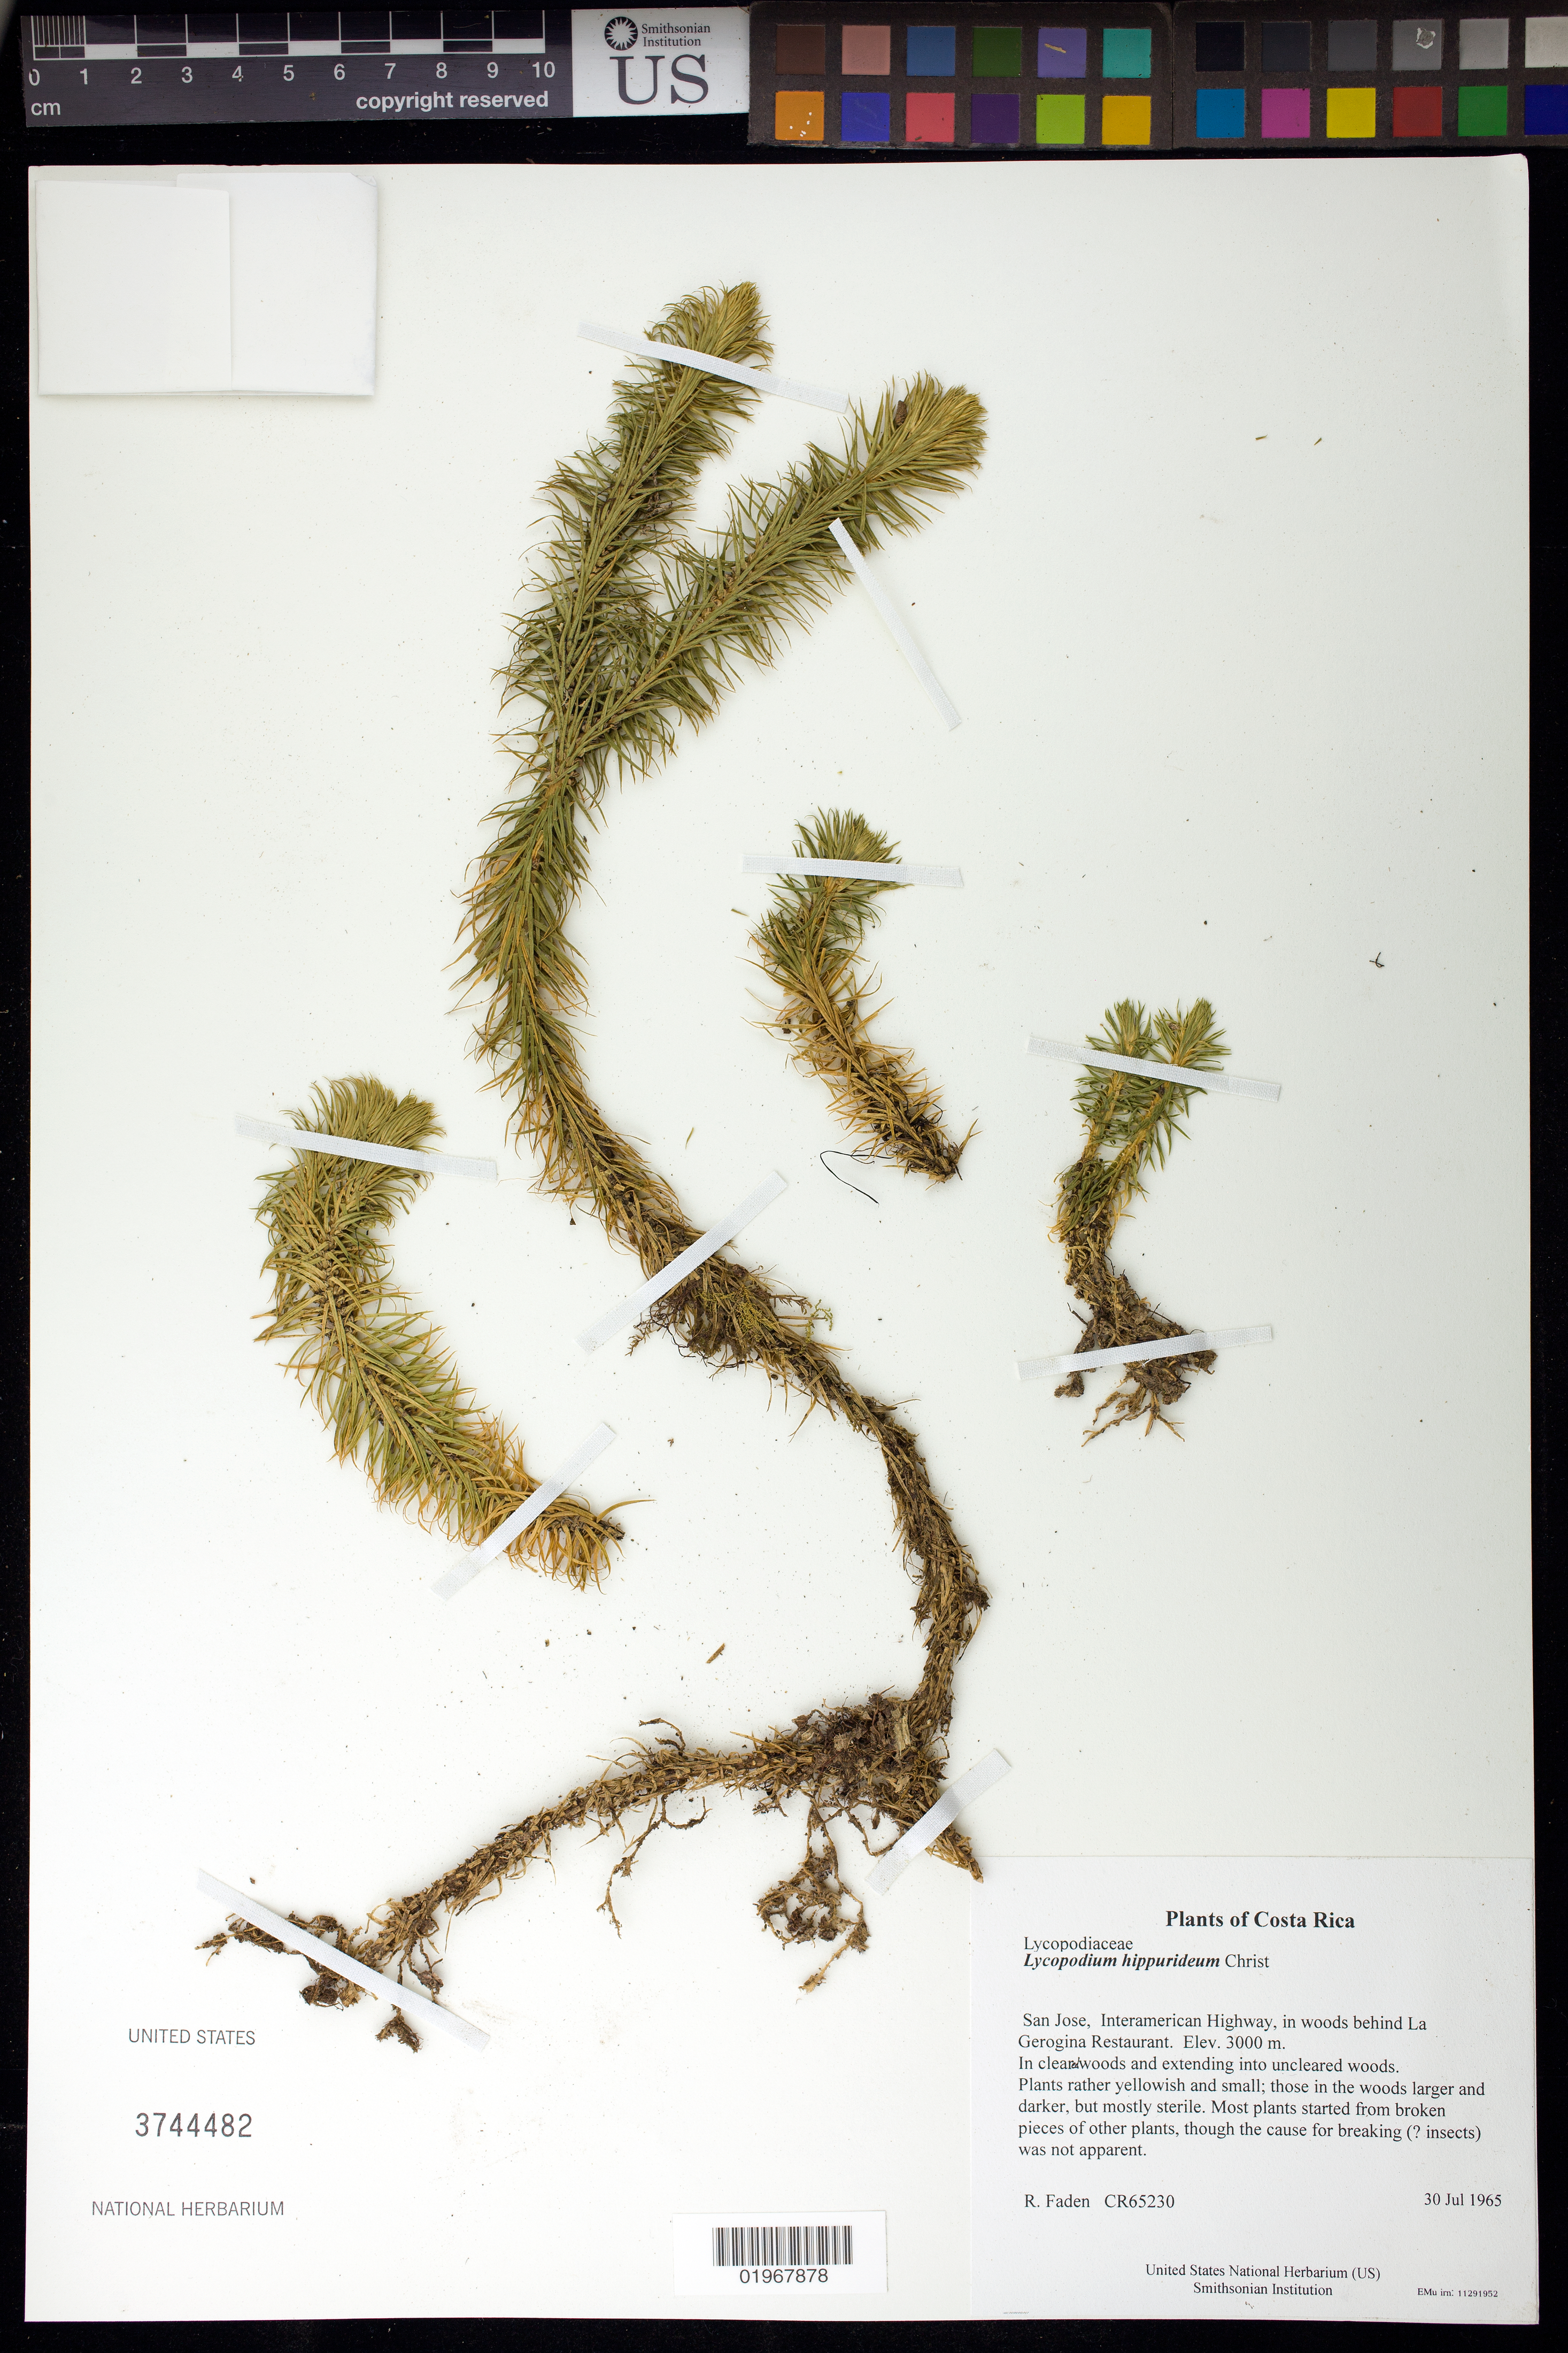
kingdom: Plantae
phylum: Tracheophyta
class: Lycopodiopsida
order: Lycopodiales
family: Lycopodiaceae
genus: Phlegmariurus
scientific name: Phlegmariurus hippurideus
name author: (Christ) B. Øllg.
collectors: R. B. Faden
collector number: CR65230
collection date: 1965-07-30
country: Costa Rica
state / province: San Jose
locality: Interamerican Highway, in woods behind La Gerogina Restaurant.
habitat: In clear woods and extending into uncleared woods.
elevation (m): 3000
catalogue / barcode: US 3744482